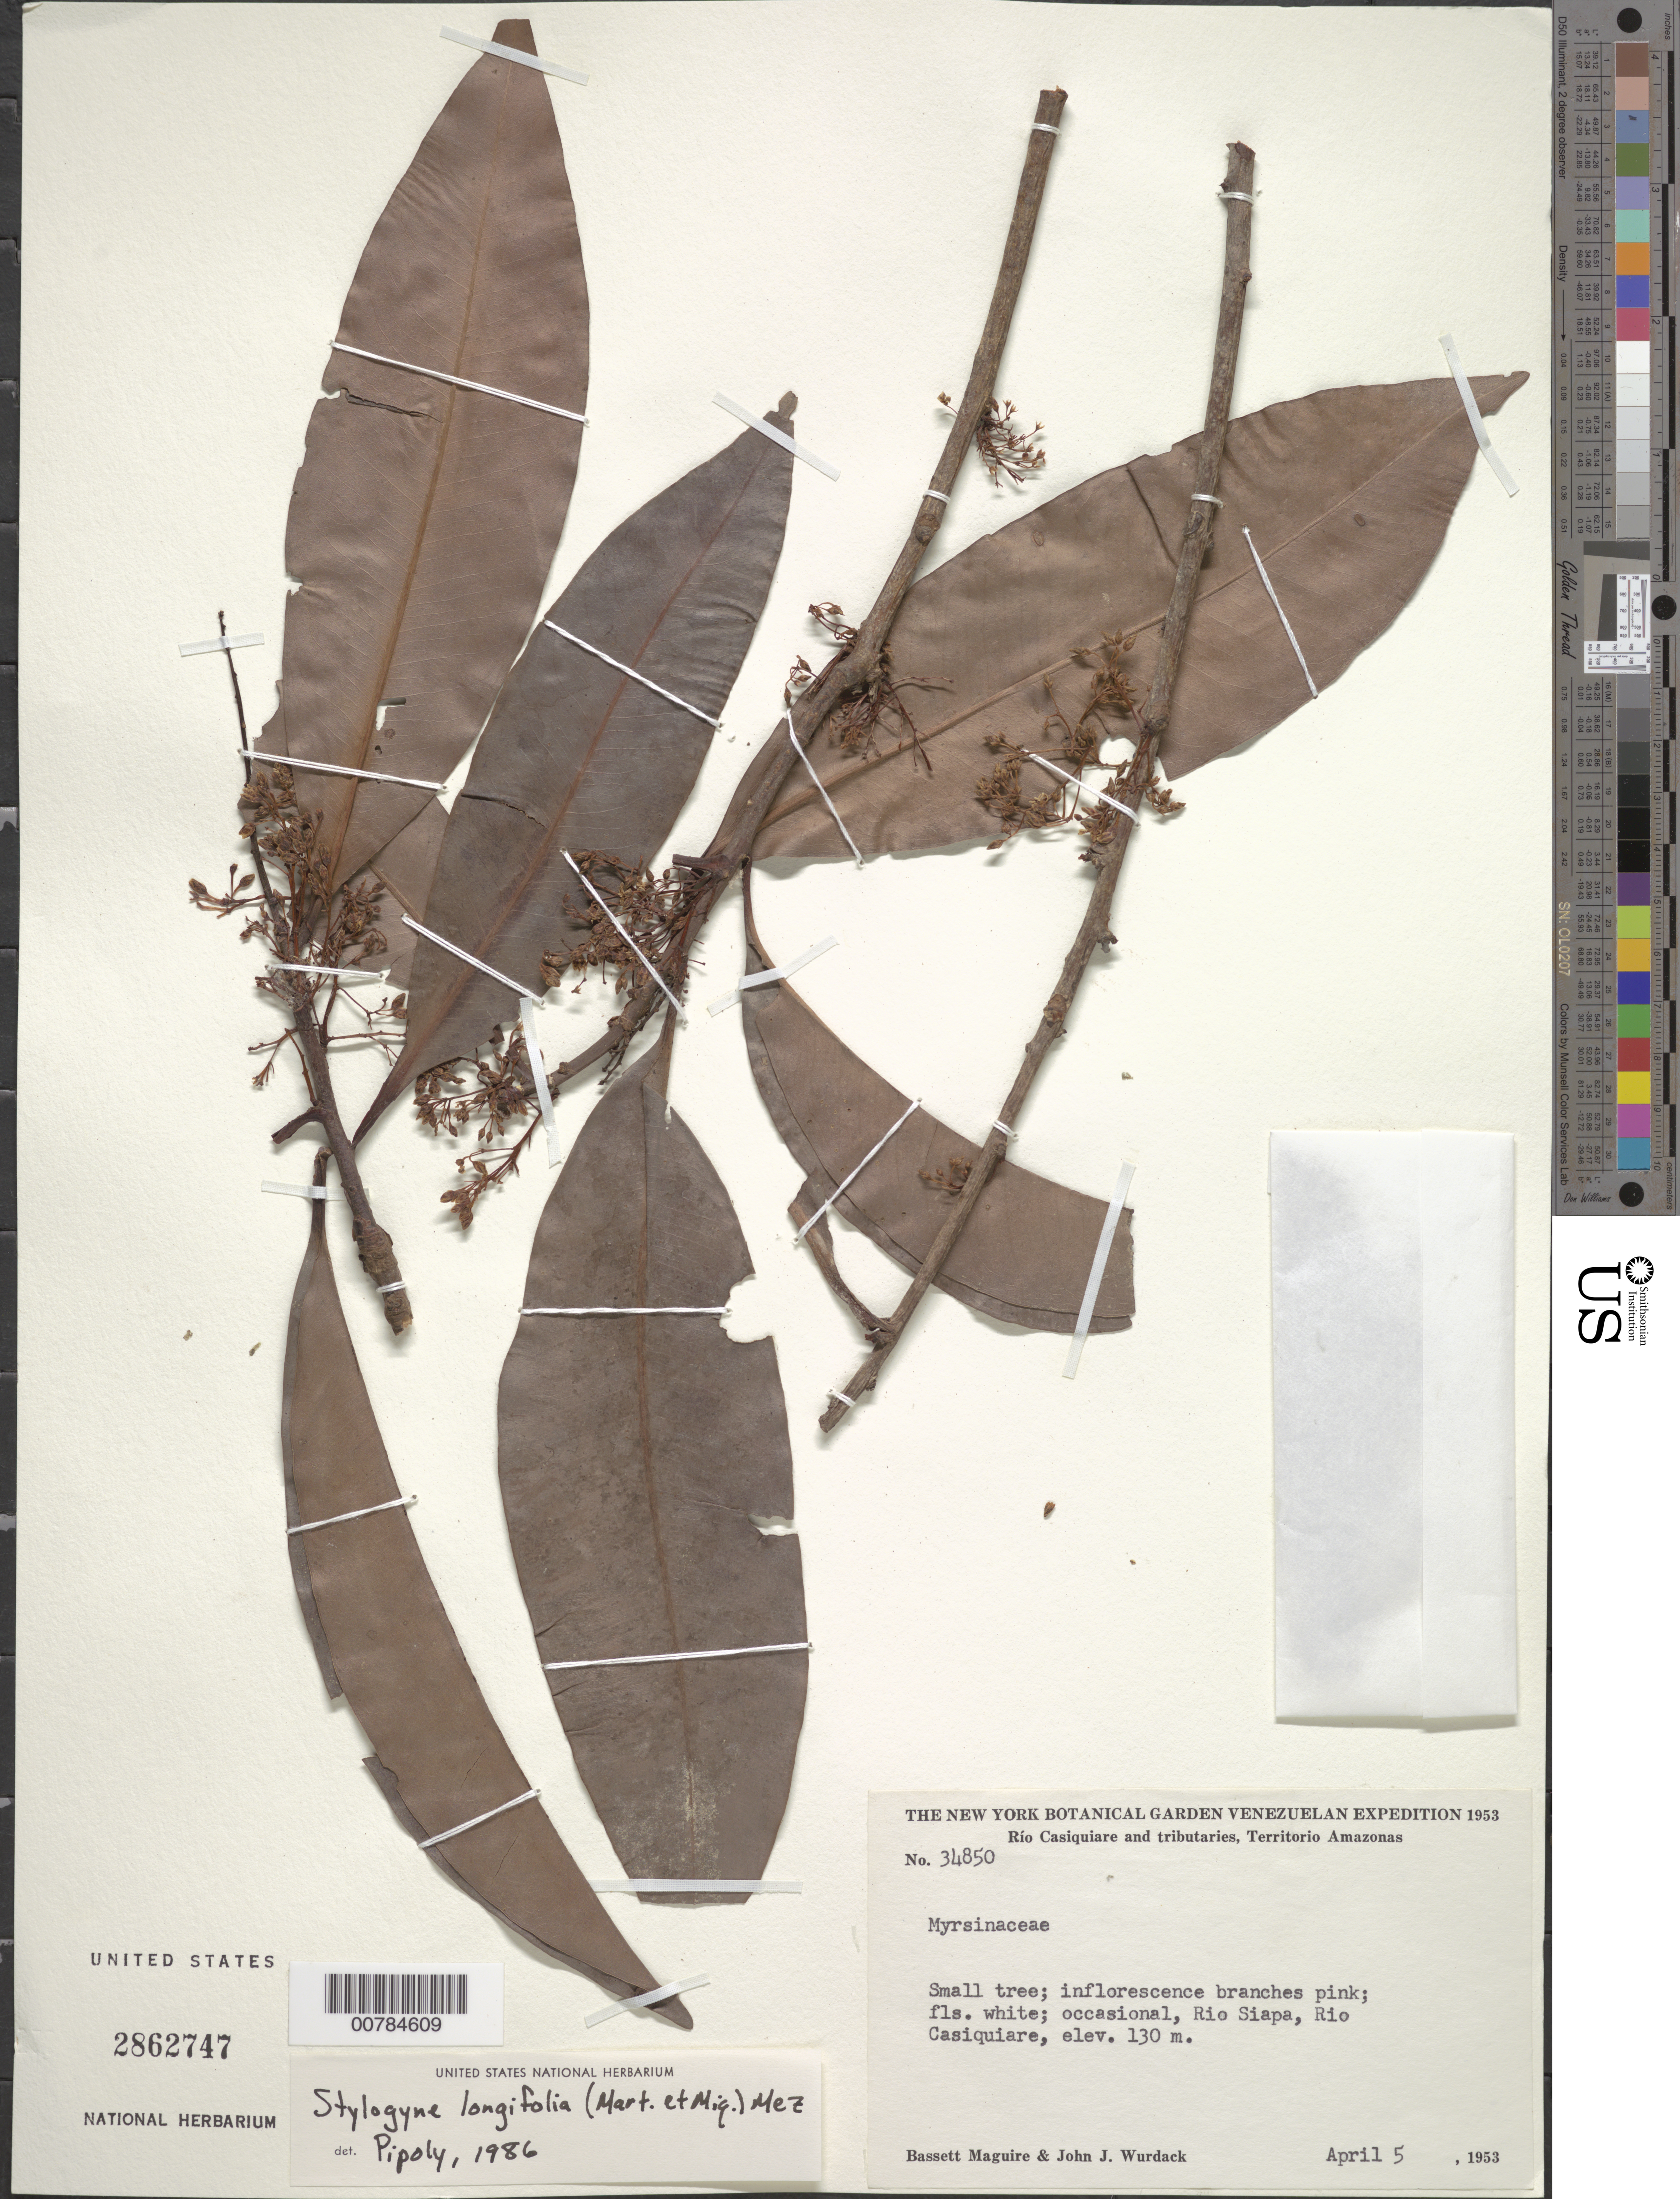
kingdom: Plantae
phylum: Tracheophyta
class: Magnoliopsida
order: Ericales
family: Primulaceae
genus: Stylogyne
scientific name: Stylogyne longifolia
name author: Mez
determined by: Pipoly, J. J., III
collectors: B. Maguire & J. J. Wurdack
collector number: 34850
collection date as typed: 5-Apr-53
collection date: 1953-04-05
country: Venezuela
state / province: Amazonas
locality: Río Siapa, Río Casiquiare, near mouth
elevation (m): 130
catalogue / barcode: US 2862747